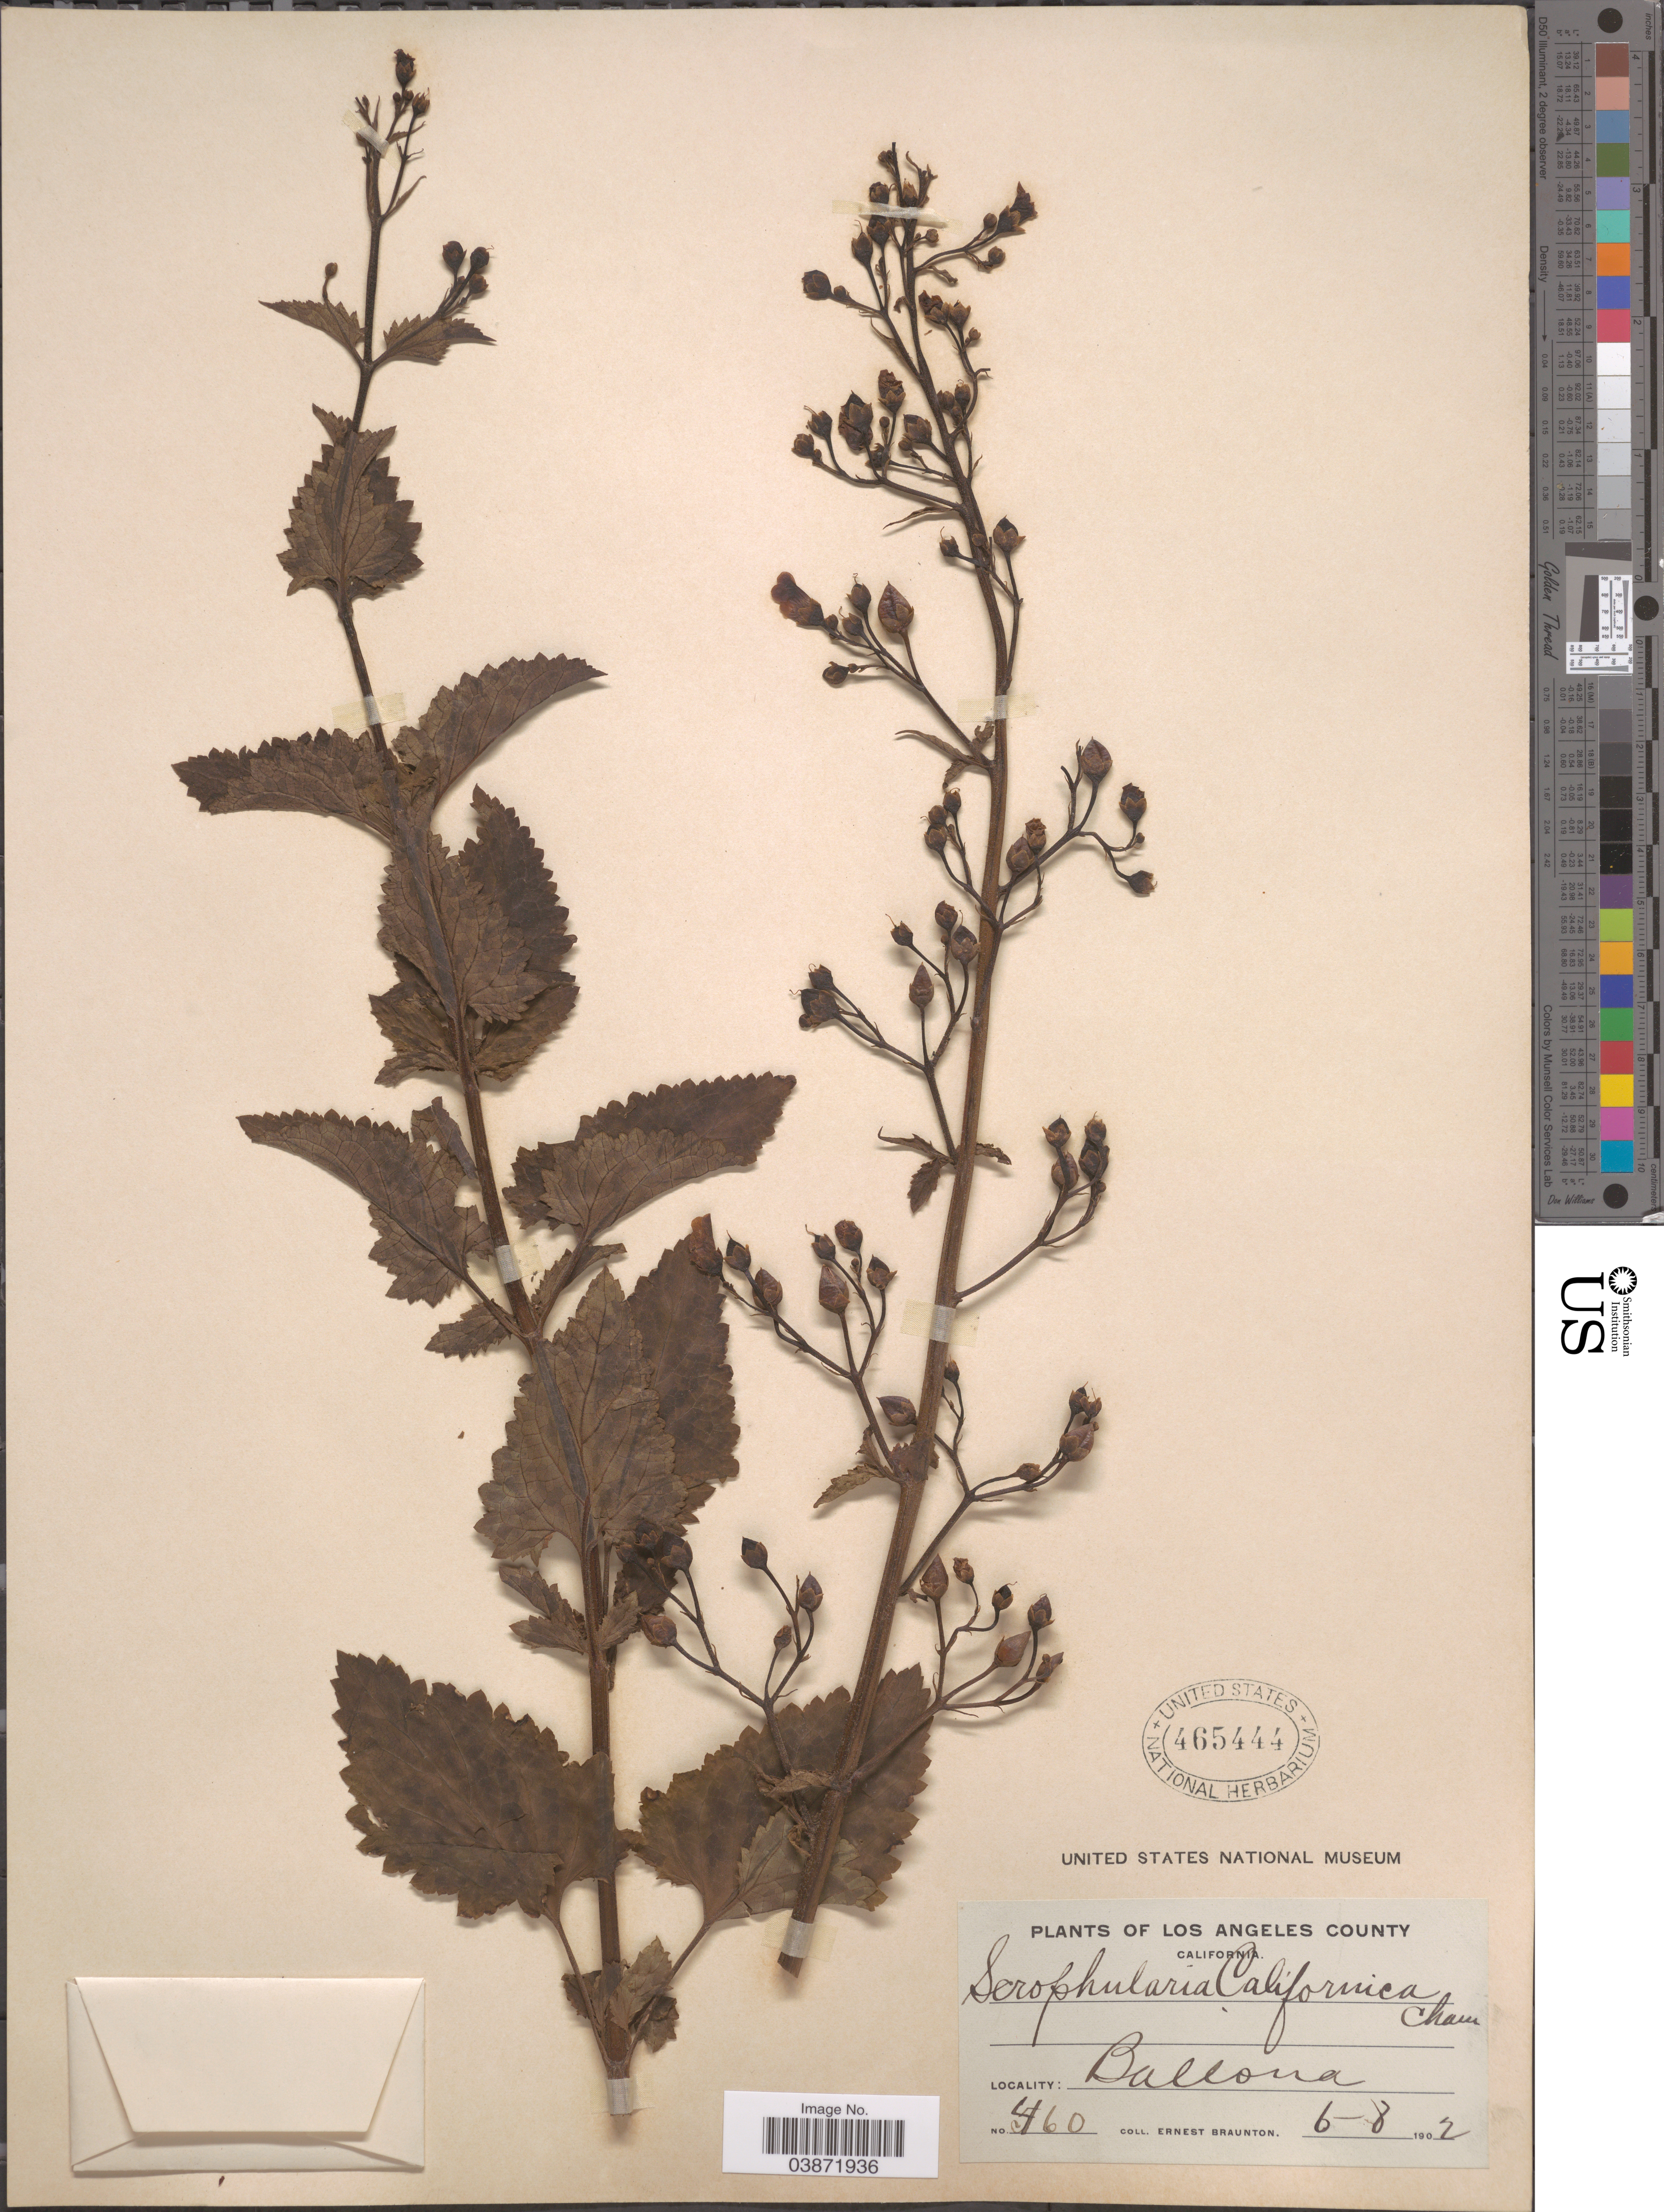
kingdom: Plantae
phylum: Tracheophyta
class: Magnoliopsida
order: Lamiales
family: Scrophulariaceae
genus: Scrophularia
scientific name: Scrophularia californica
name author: Cham. & Schltdl.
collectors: E. Braunton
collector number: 460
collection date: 1902-06-08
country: United States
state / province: California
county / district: Los Angeles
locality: Los Angeles County. Ballona.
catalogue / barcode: US 465444